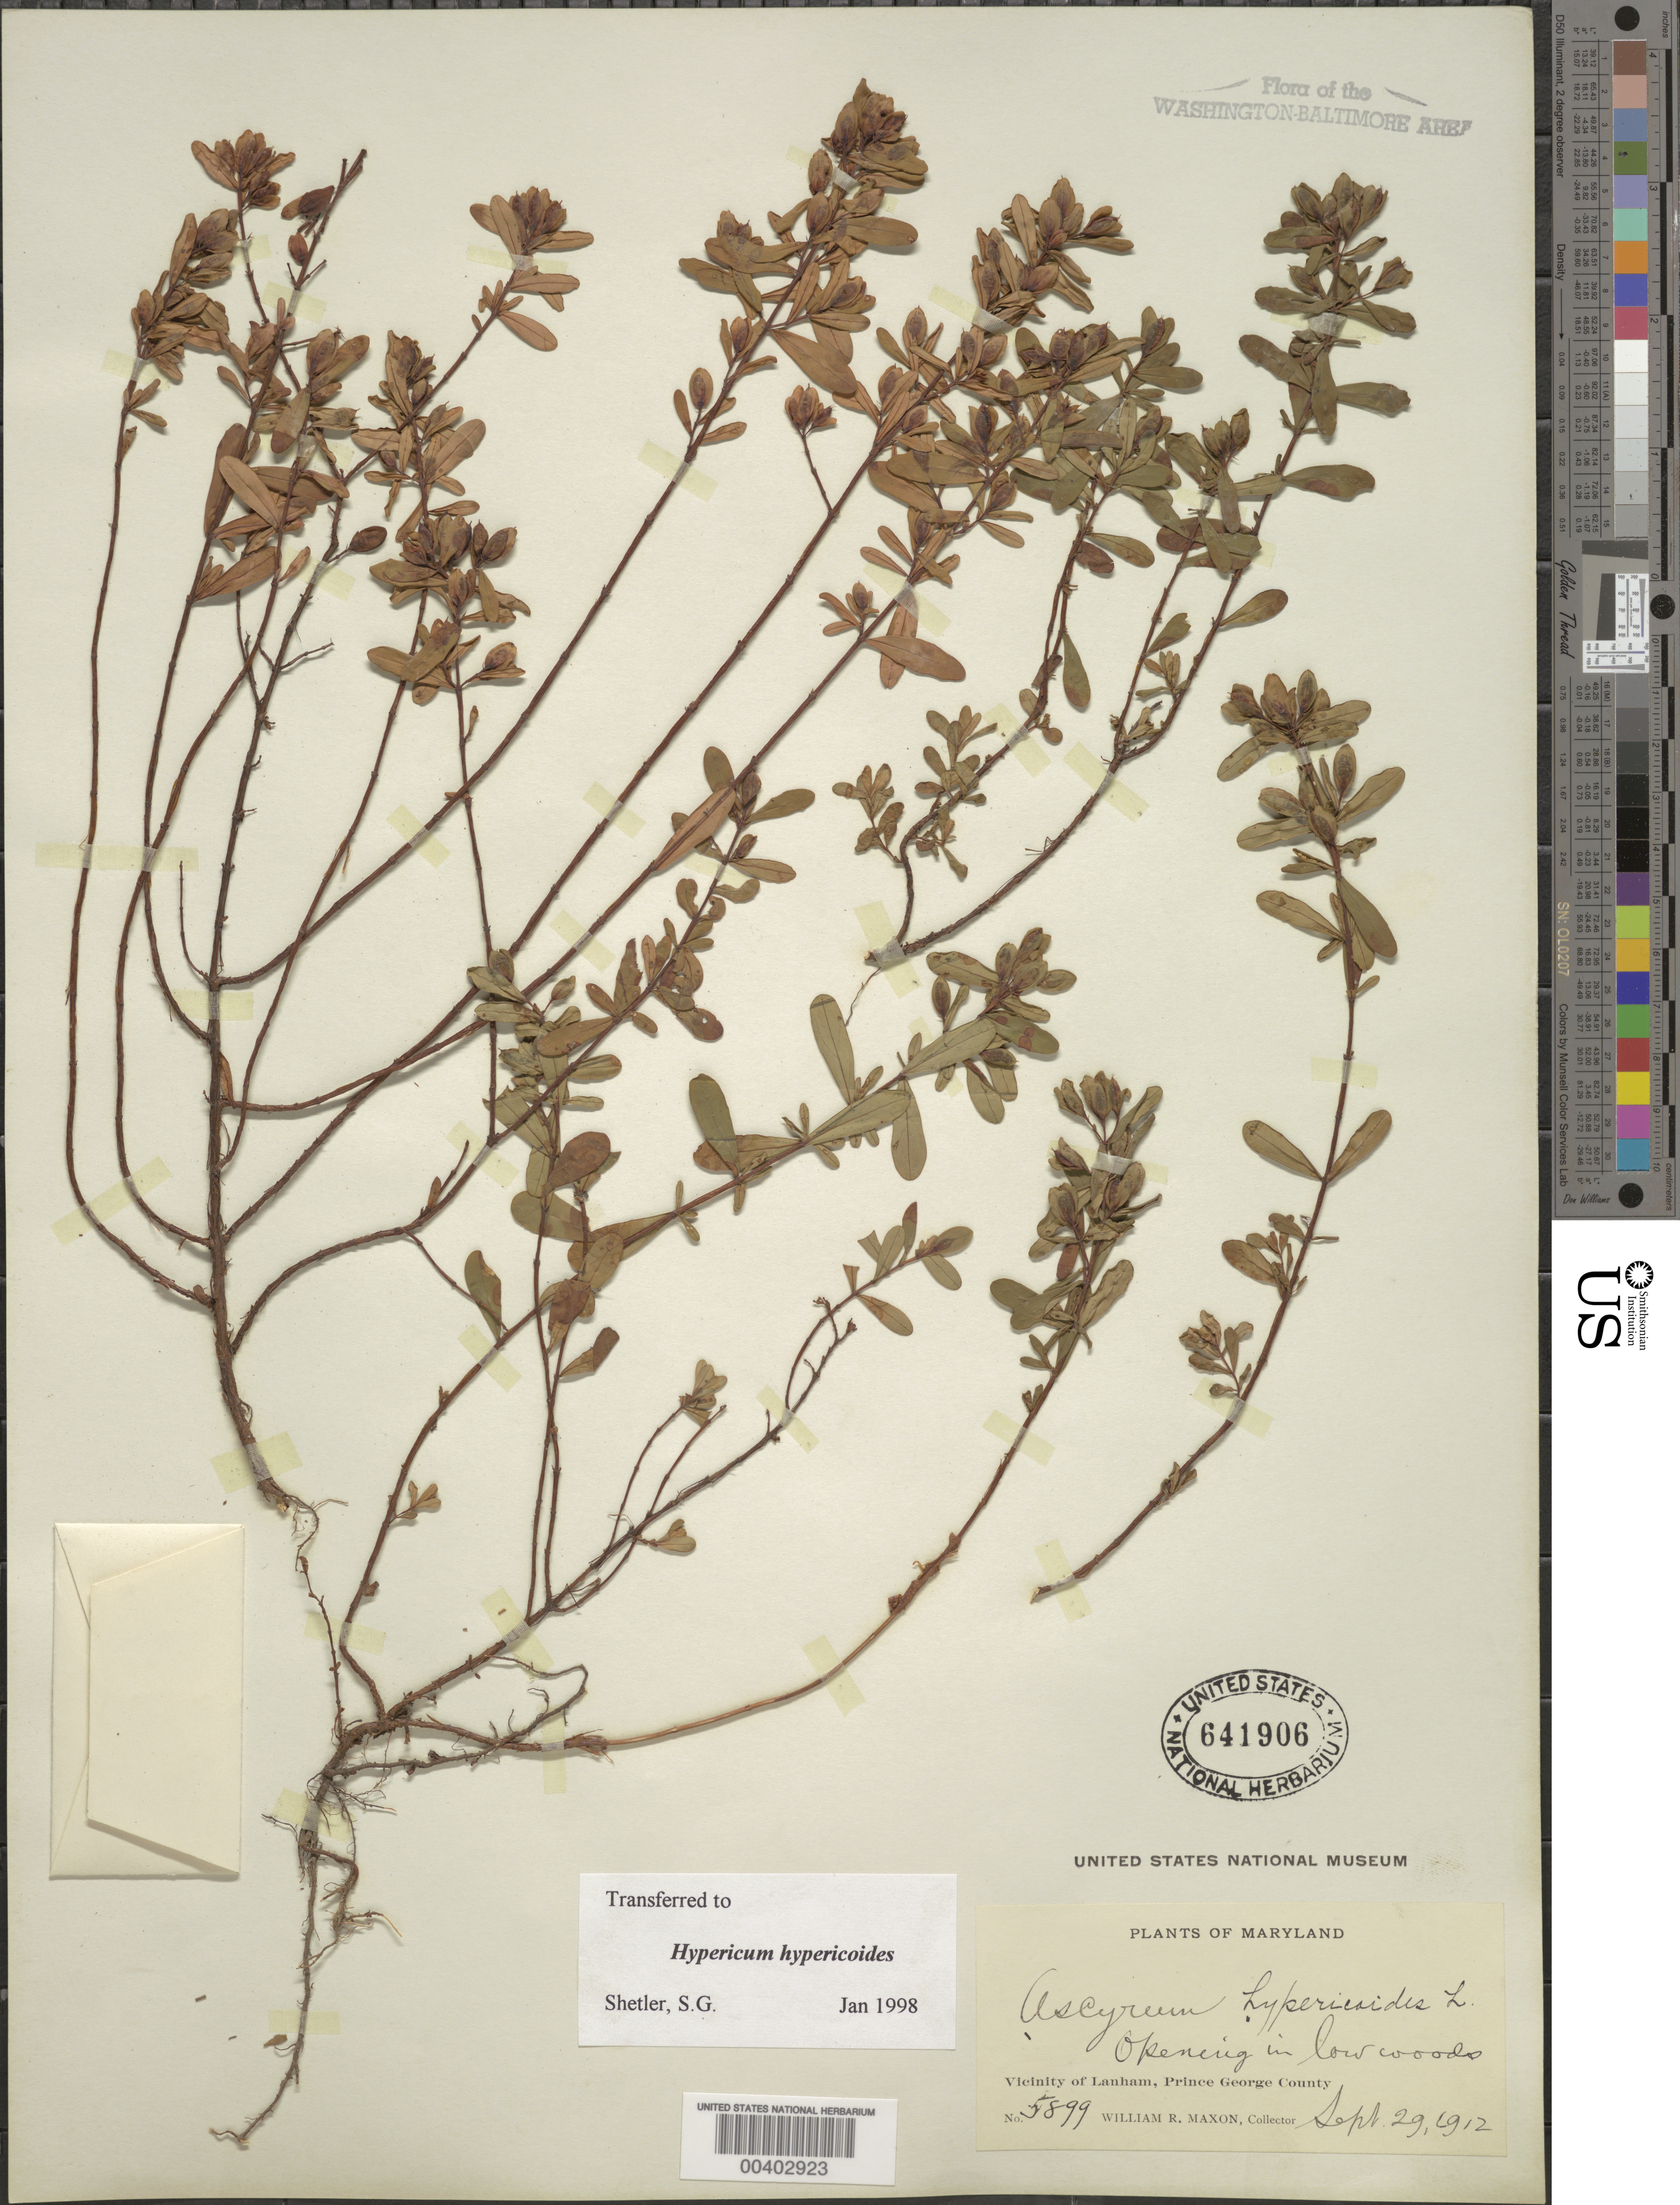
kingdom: Plantae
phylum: Tracheophyta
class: Magnoliopsida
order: Malpighiales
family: Hypericaceae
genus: Hypericum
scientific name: Hypericum stragulum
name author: W.P. Adams & N. Robson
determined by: Strong, Mark T., (BOT), Smithsonian Institution - National Museum of Natural History (UNITED STATES)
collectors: W. R. Maxon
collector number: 5899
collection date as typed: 29 Sep 1912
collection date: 1912-09-29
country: United States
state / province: Maryland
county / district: Prince George's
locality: Lanham vicinity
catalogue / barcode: US 641906